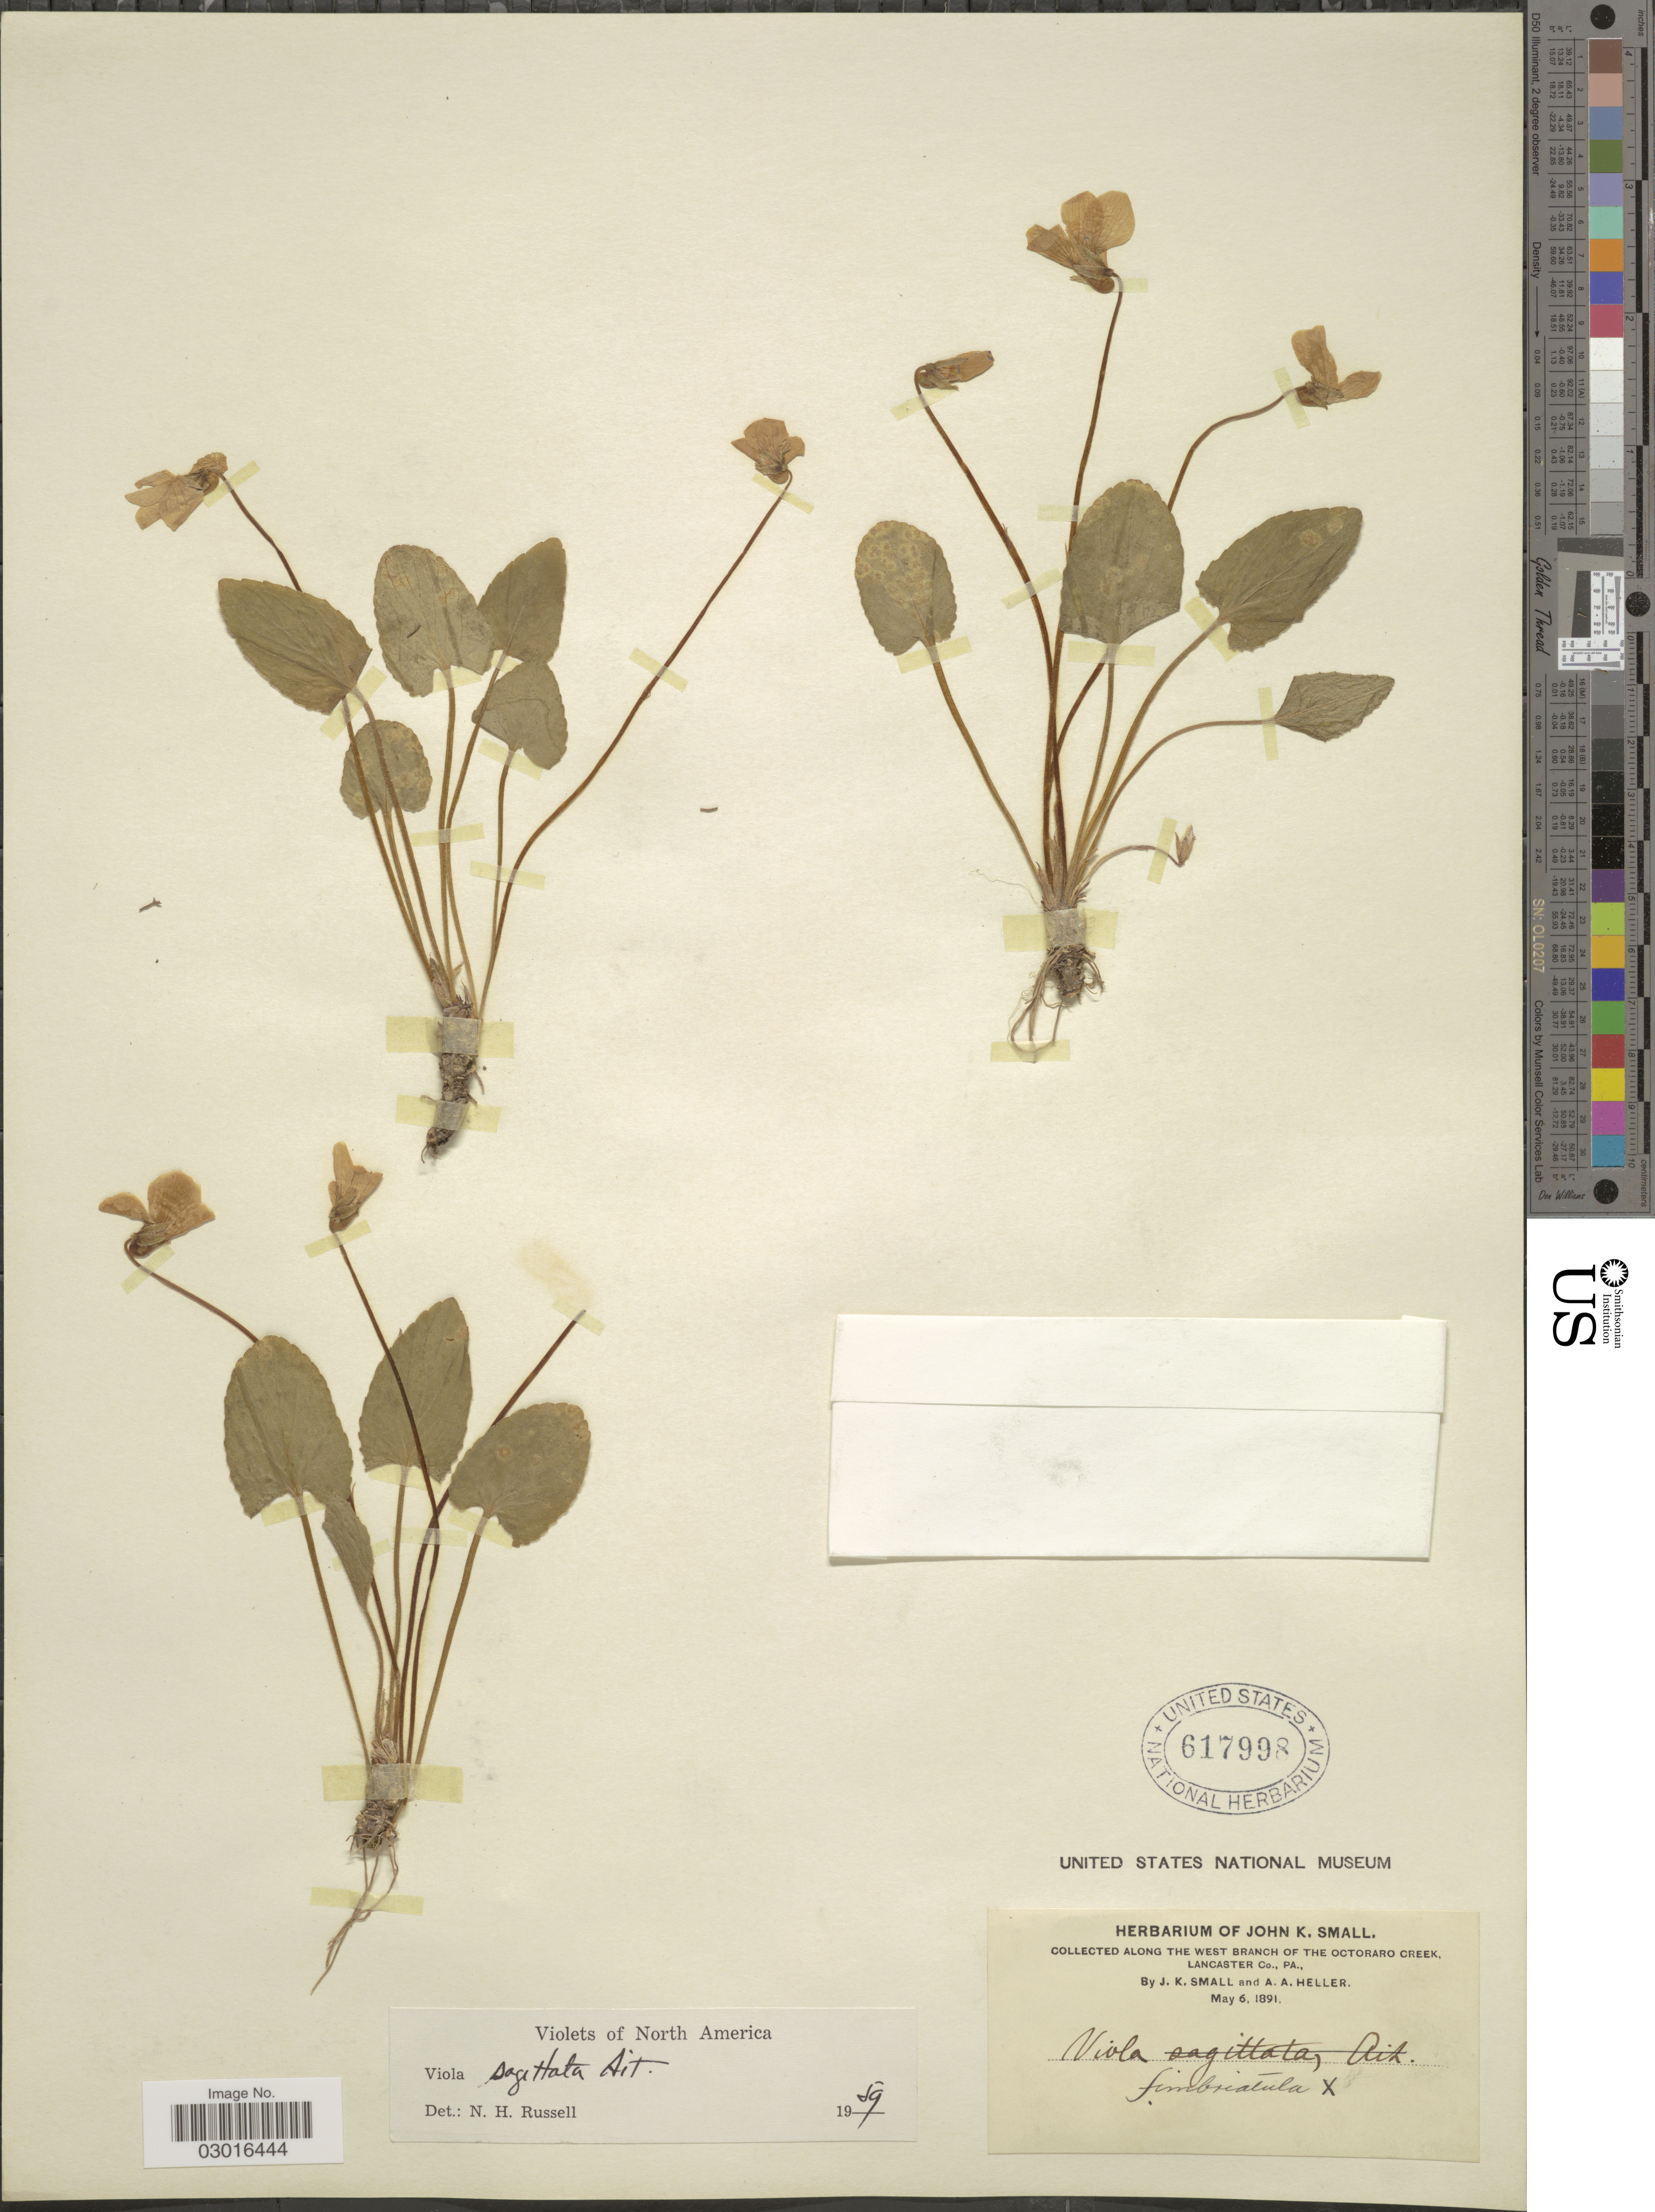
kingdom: Plantae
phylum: Tracheophyta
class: Magnoliopsida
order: Malpighiales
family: Violaceae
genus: Viola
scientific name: Viola sagittata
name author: Aiton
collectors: J. K. Small & A. A. Heller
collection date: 1891-05-06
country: United States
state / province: Pennsylvania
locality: Along the west branch of the Octoraro Creek, Lancaster Co., Pa.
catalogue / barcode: US 617998